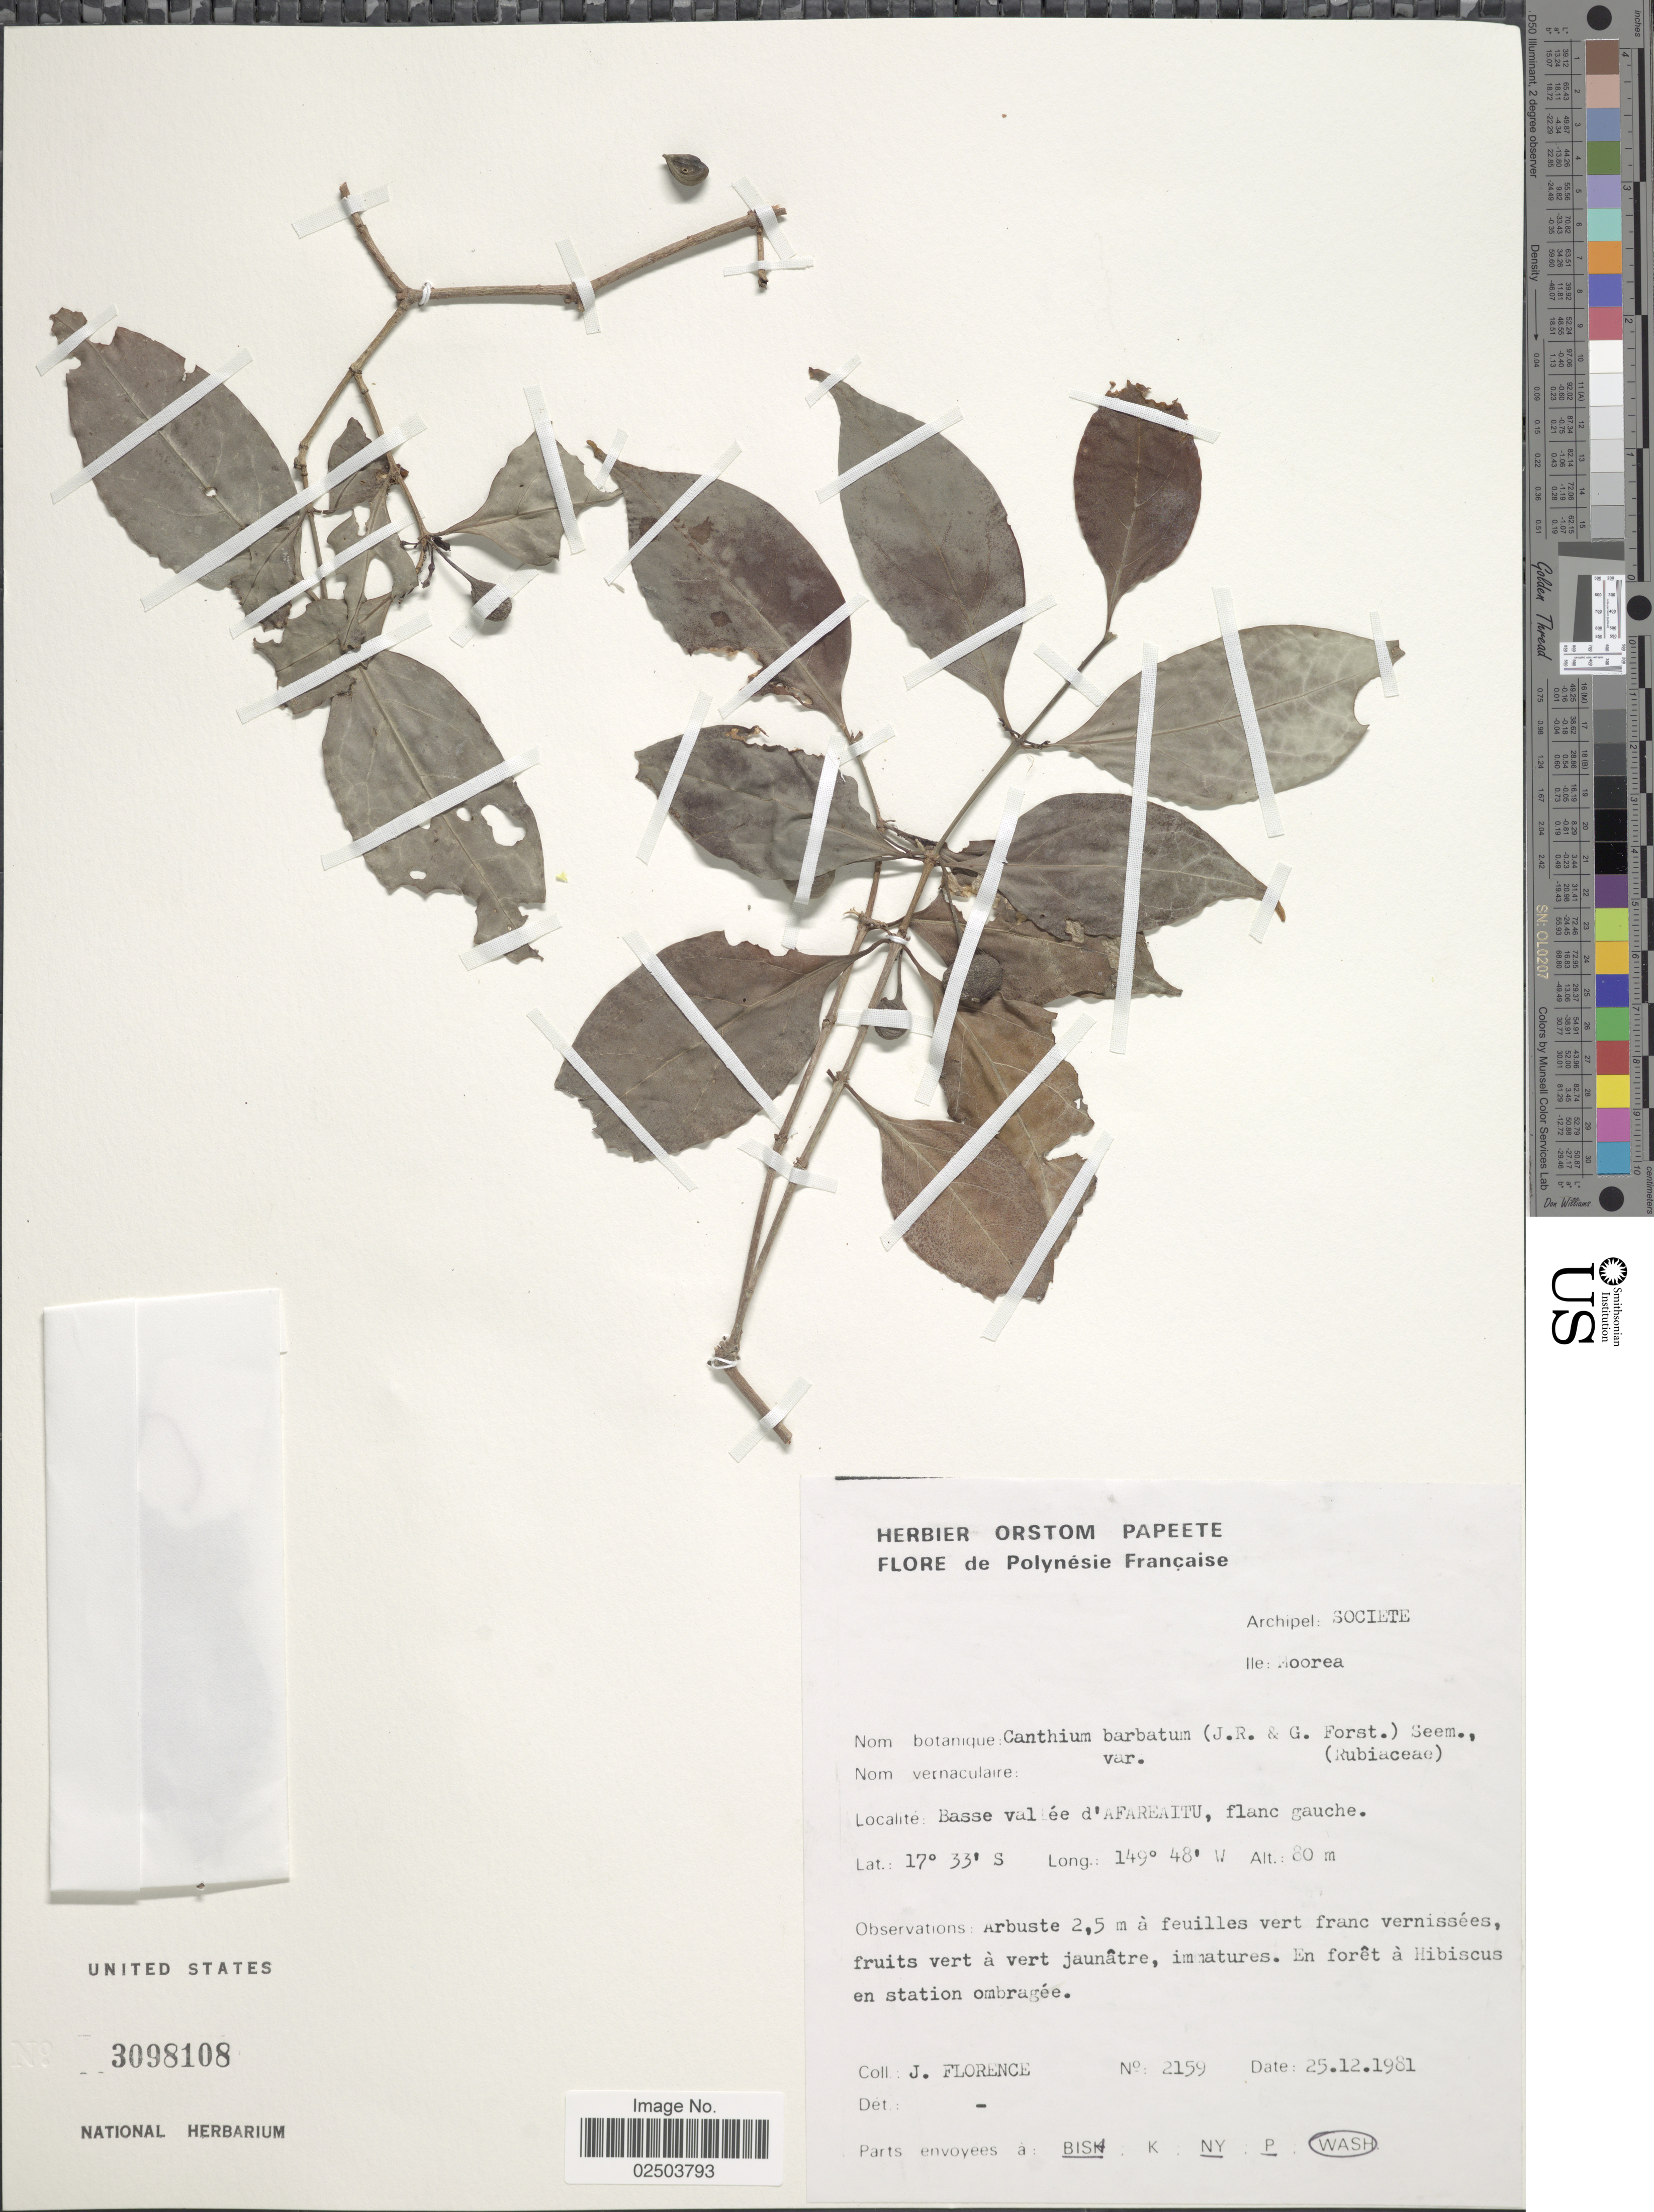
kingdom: Plantae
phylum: Tracheophyta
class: Magnoliopsida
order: Gentianales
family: Rubiaceae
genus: Cyclophyllum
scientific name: Cyclophyllum barbatum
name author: (G. Forst.) N. Hallé & J. Florence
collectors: J. Florence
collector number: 2159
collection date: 1981-12-25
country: French Polynesia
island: Moorea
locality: Archipel: Societe. Ile: Moorea. Basse vallee d'Afareaitu, flanc gauche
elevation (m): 80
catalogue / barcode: US 3098108